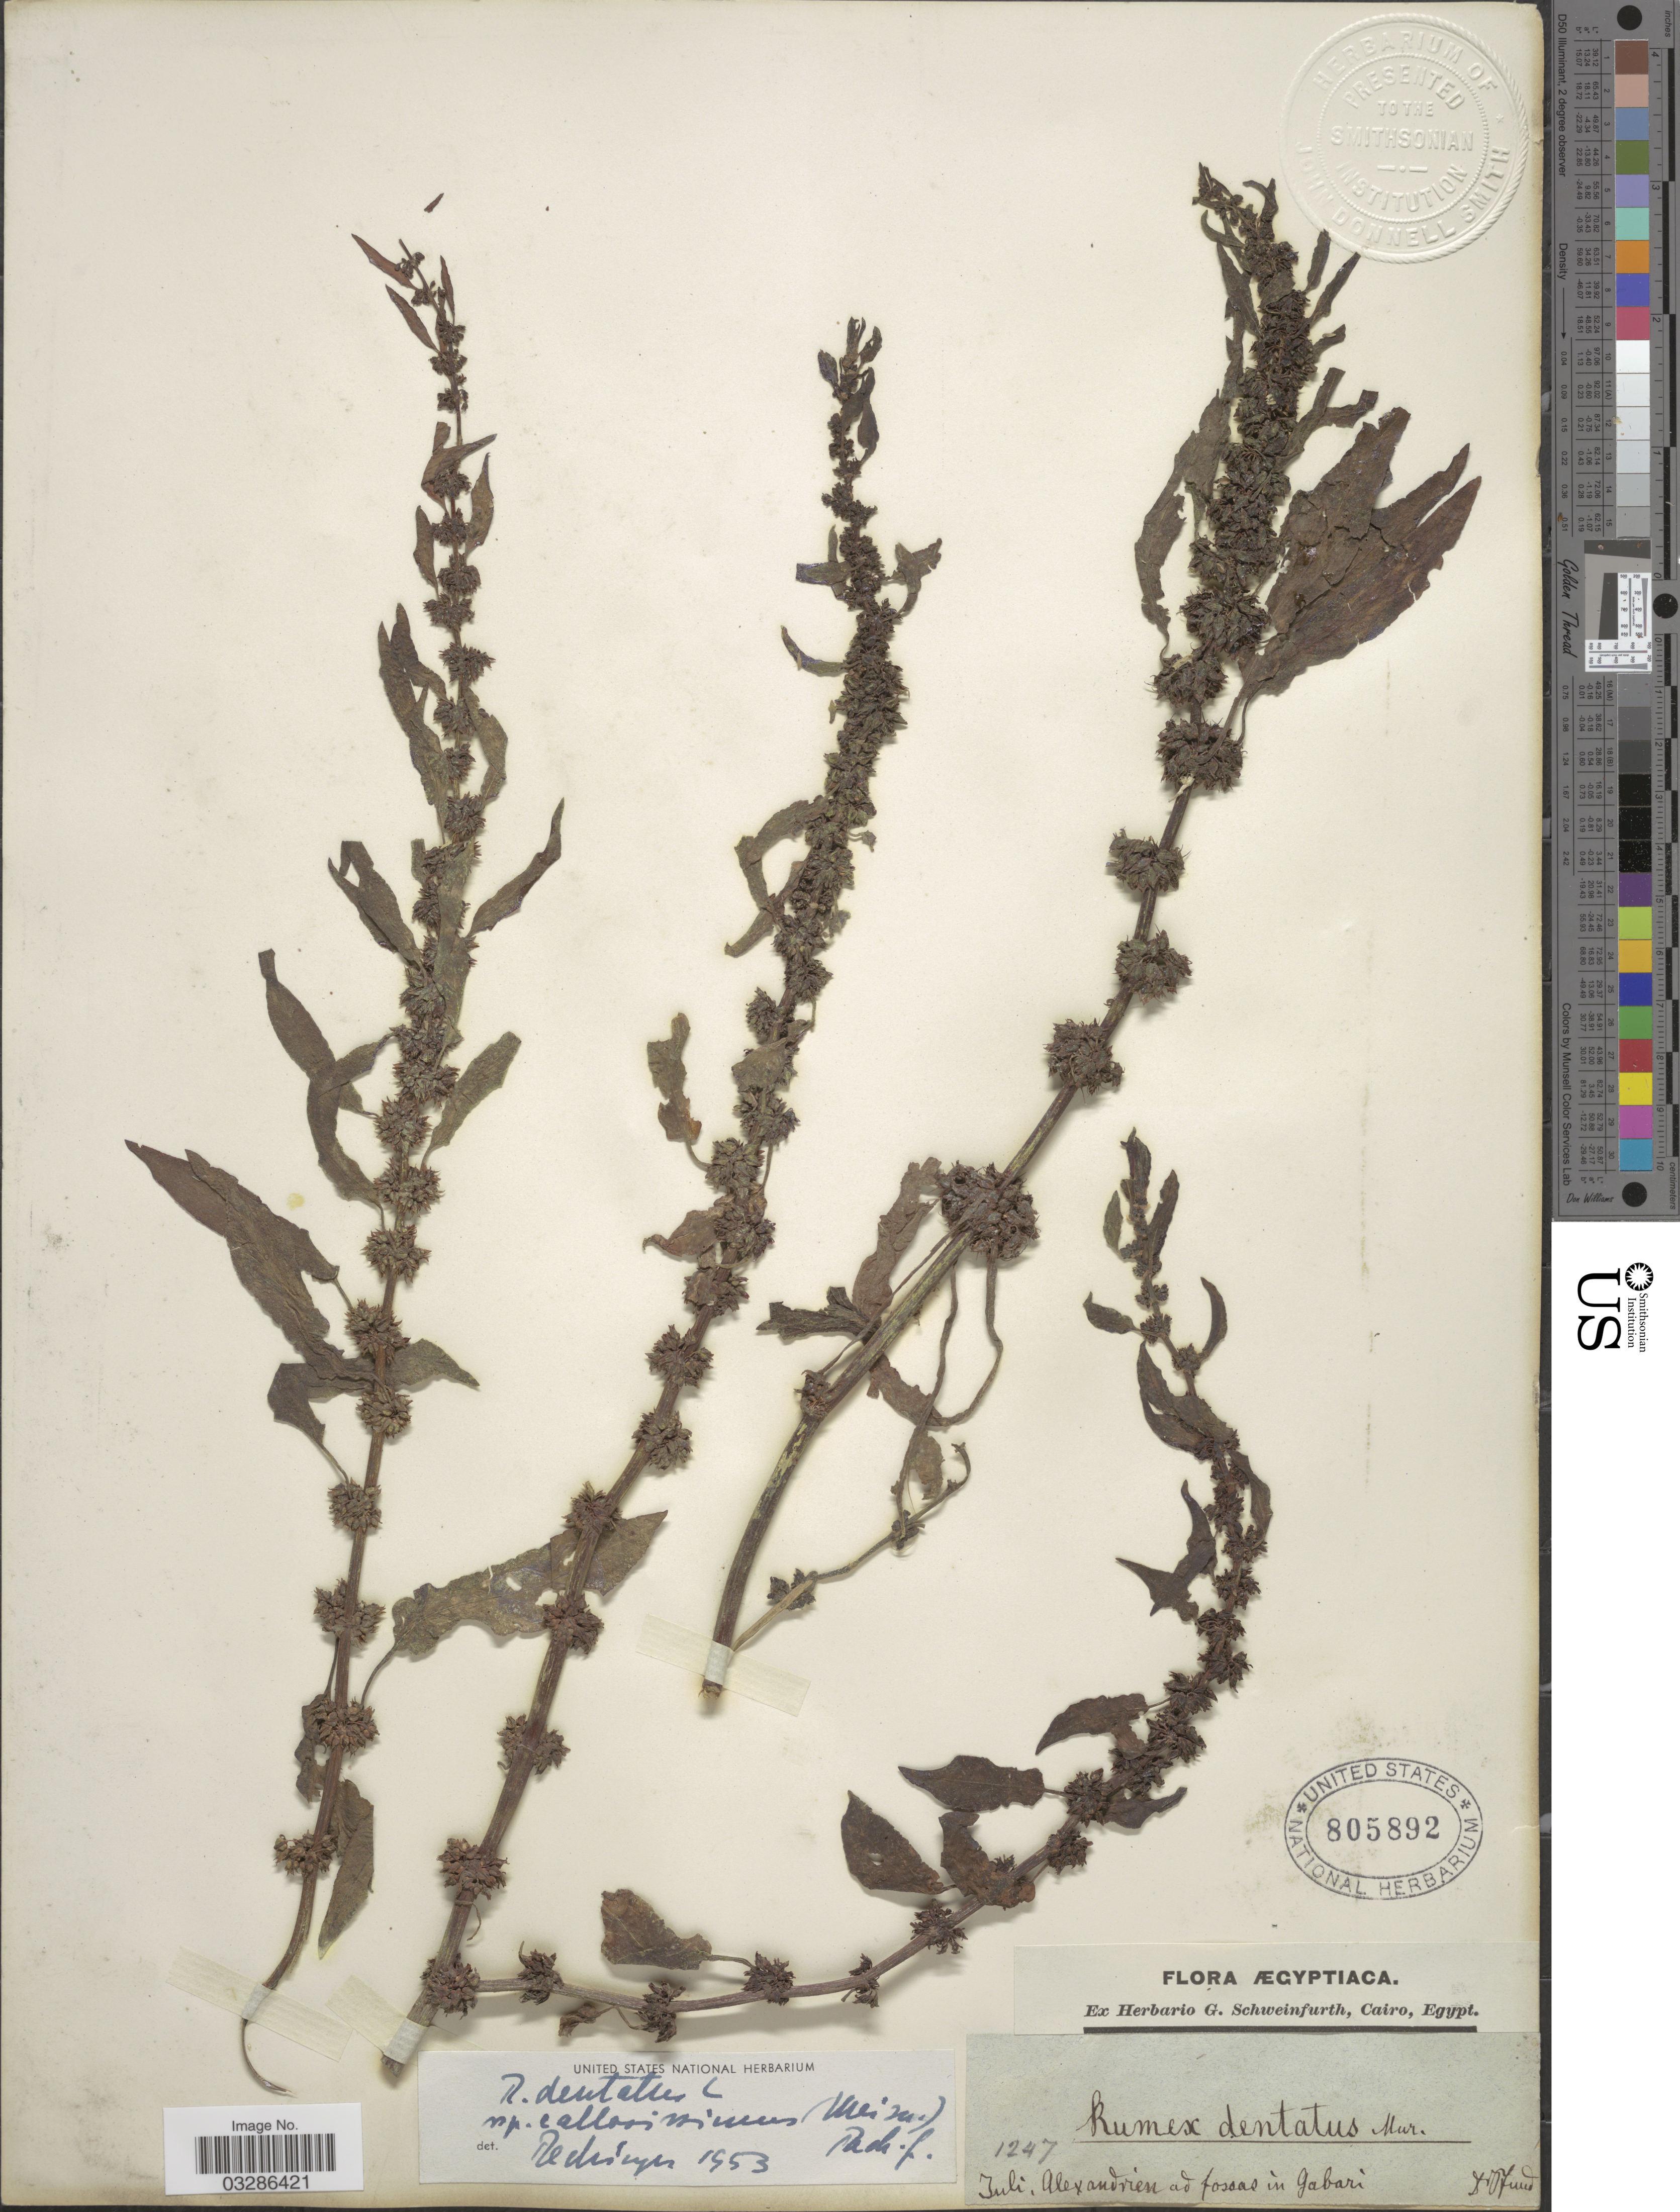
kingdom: Plantae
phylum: Tracheophyta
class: Magnoliopsida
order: Caryophyllales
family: Polygonaceae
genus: Rumex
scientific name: Rumex dentatus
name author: L.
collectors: -. Pfund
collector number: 1247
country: Egypt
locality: Alexandrien ad fossae in Gabari.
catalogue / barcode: US 805892